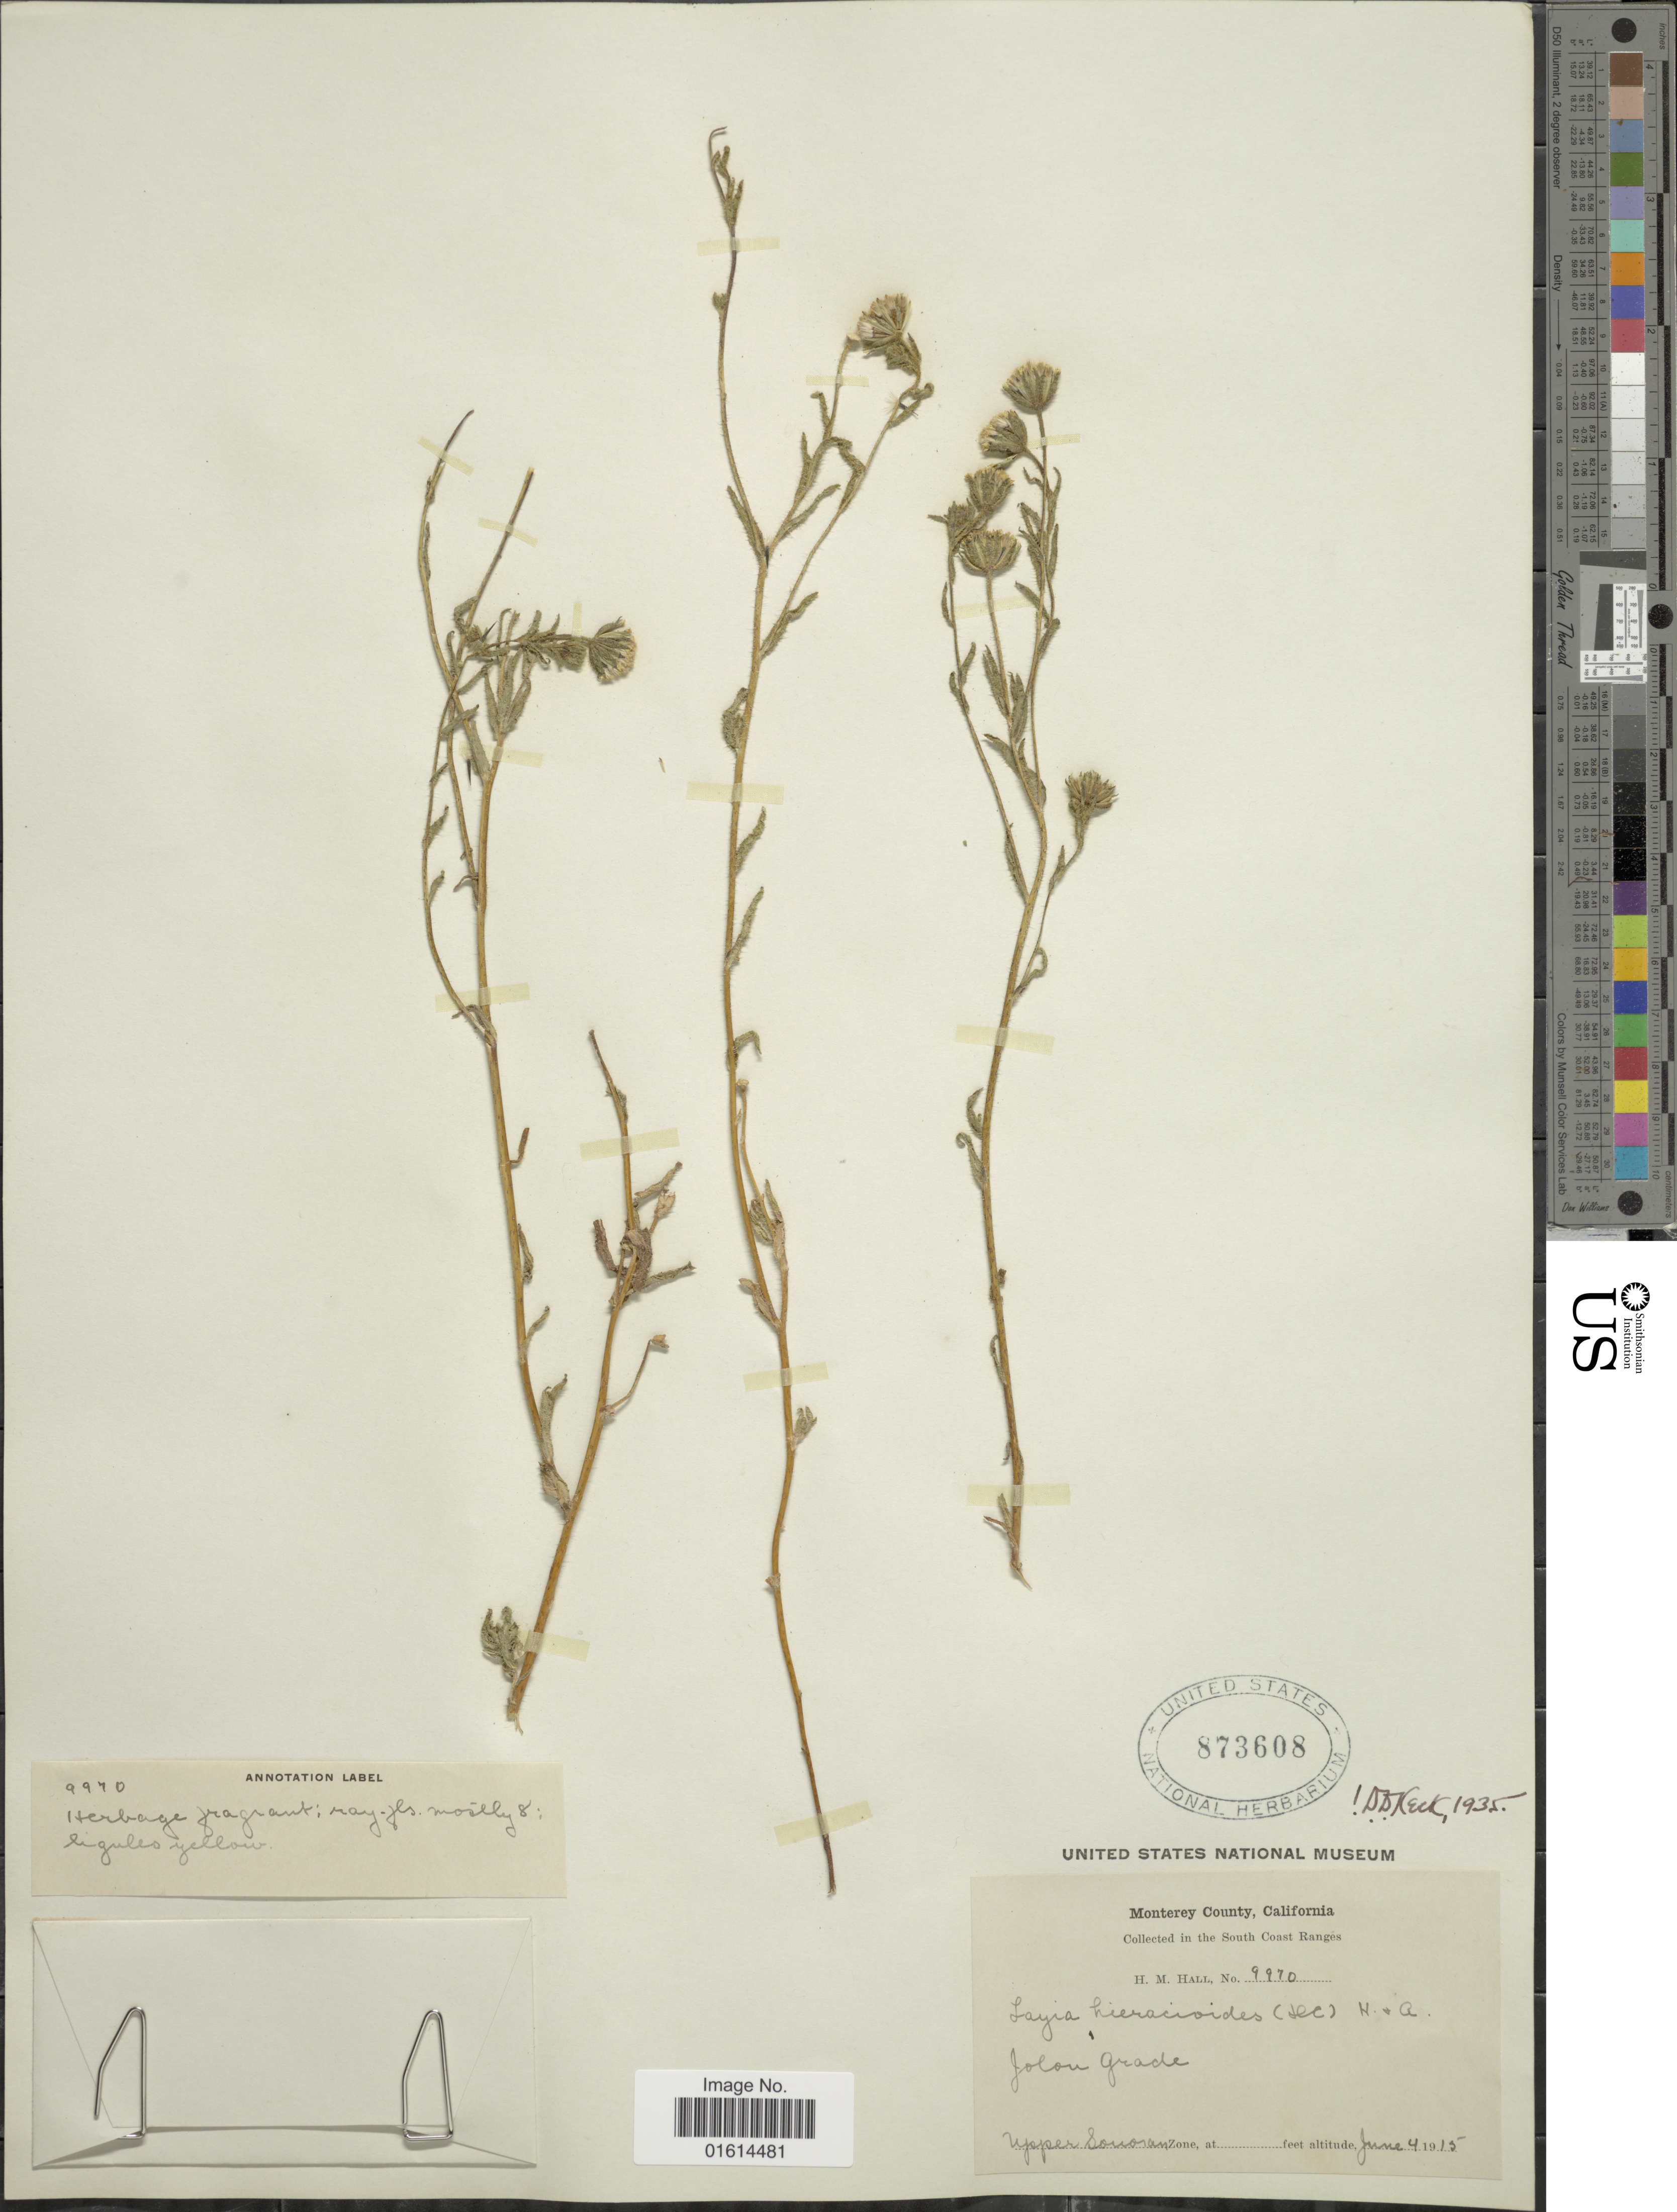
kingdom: Plantae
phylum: Tracheophyta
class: Magnoliopsida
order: Asterales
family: Asteraceae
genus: Layia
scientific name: Layia hieracioides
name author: (Hook. & Arn.) DC.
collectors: H. M. Hall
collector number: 9970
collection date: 1915-06-04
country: United States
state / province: California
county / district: Monterey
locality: Monterey County, South Coast Ranges, Jolon Grade, upper Sonoran Zone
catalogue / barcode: US 873608